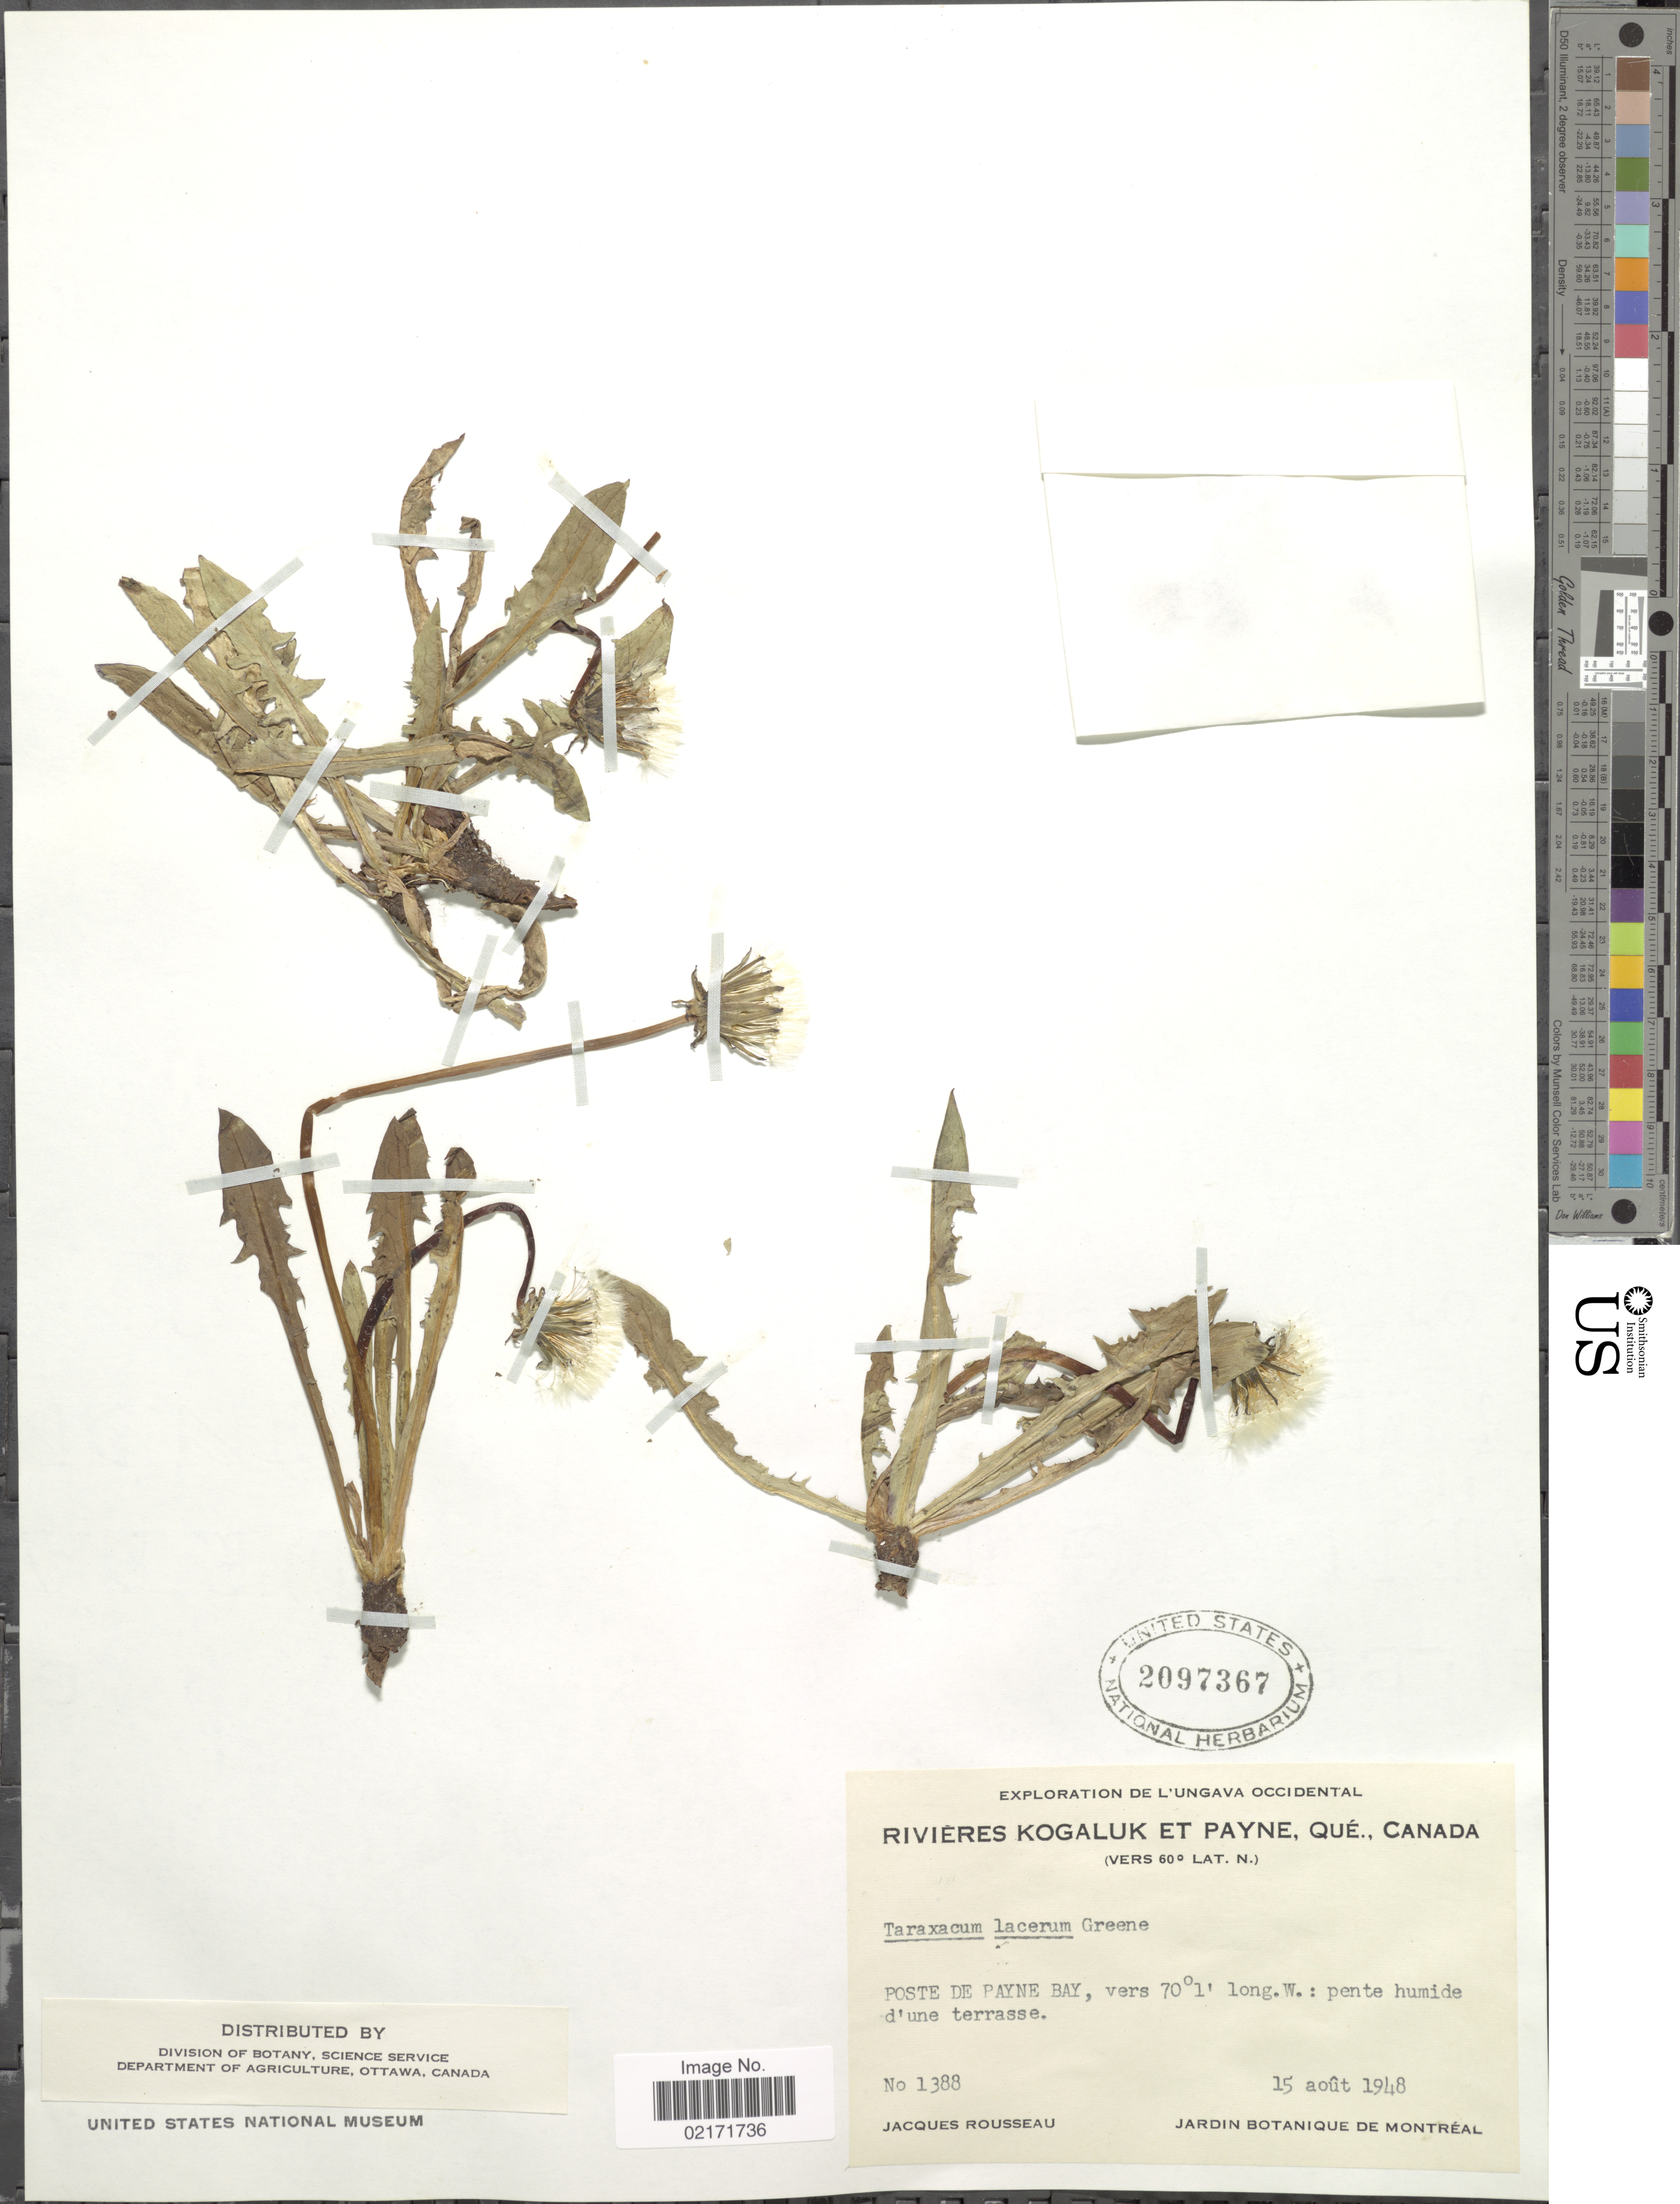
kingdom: Plantae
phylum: Tracheophyta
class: Magnoliopsida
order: Asterales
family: Asteraceae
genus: Taraxacum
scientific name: Taraxacum ceratophorum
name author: (Ledeb.) DC.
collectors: J. Rousseau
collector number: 1388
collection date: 1948-08-15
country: Canada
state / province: Quebec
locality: Rivières Kogaluk et Payne, Qué., Canada. Poste de Payne Bay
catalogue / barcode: US 2097367